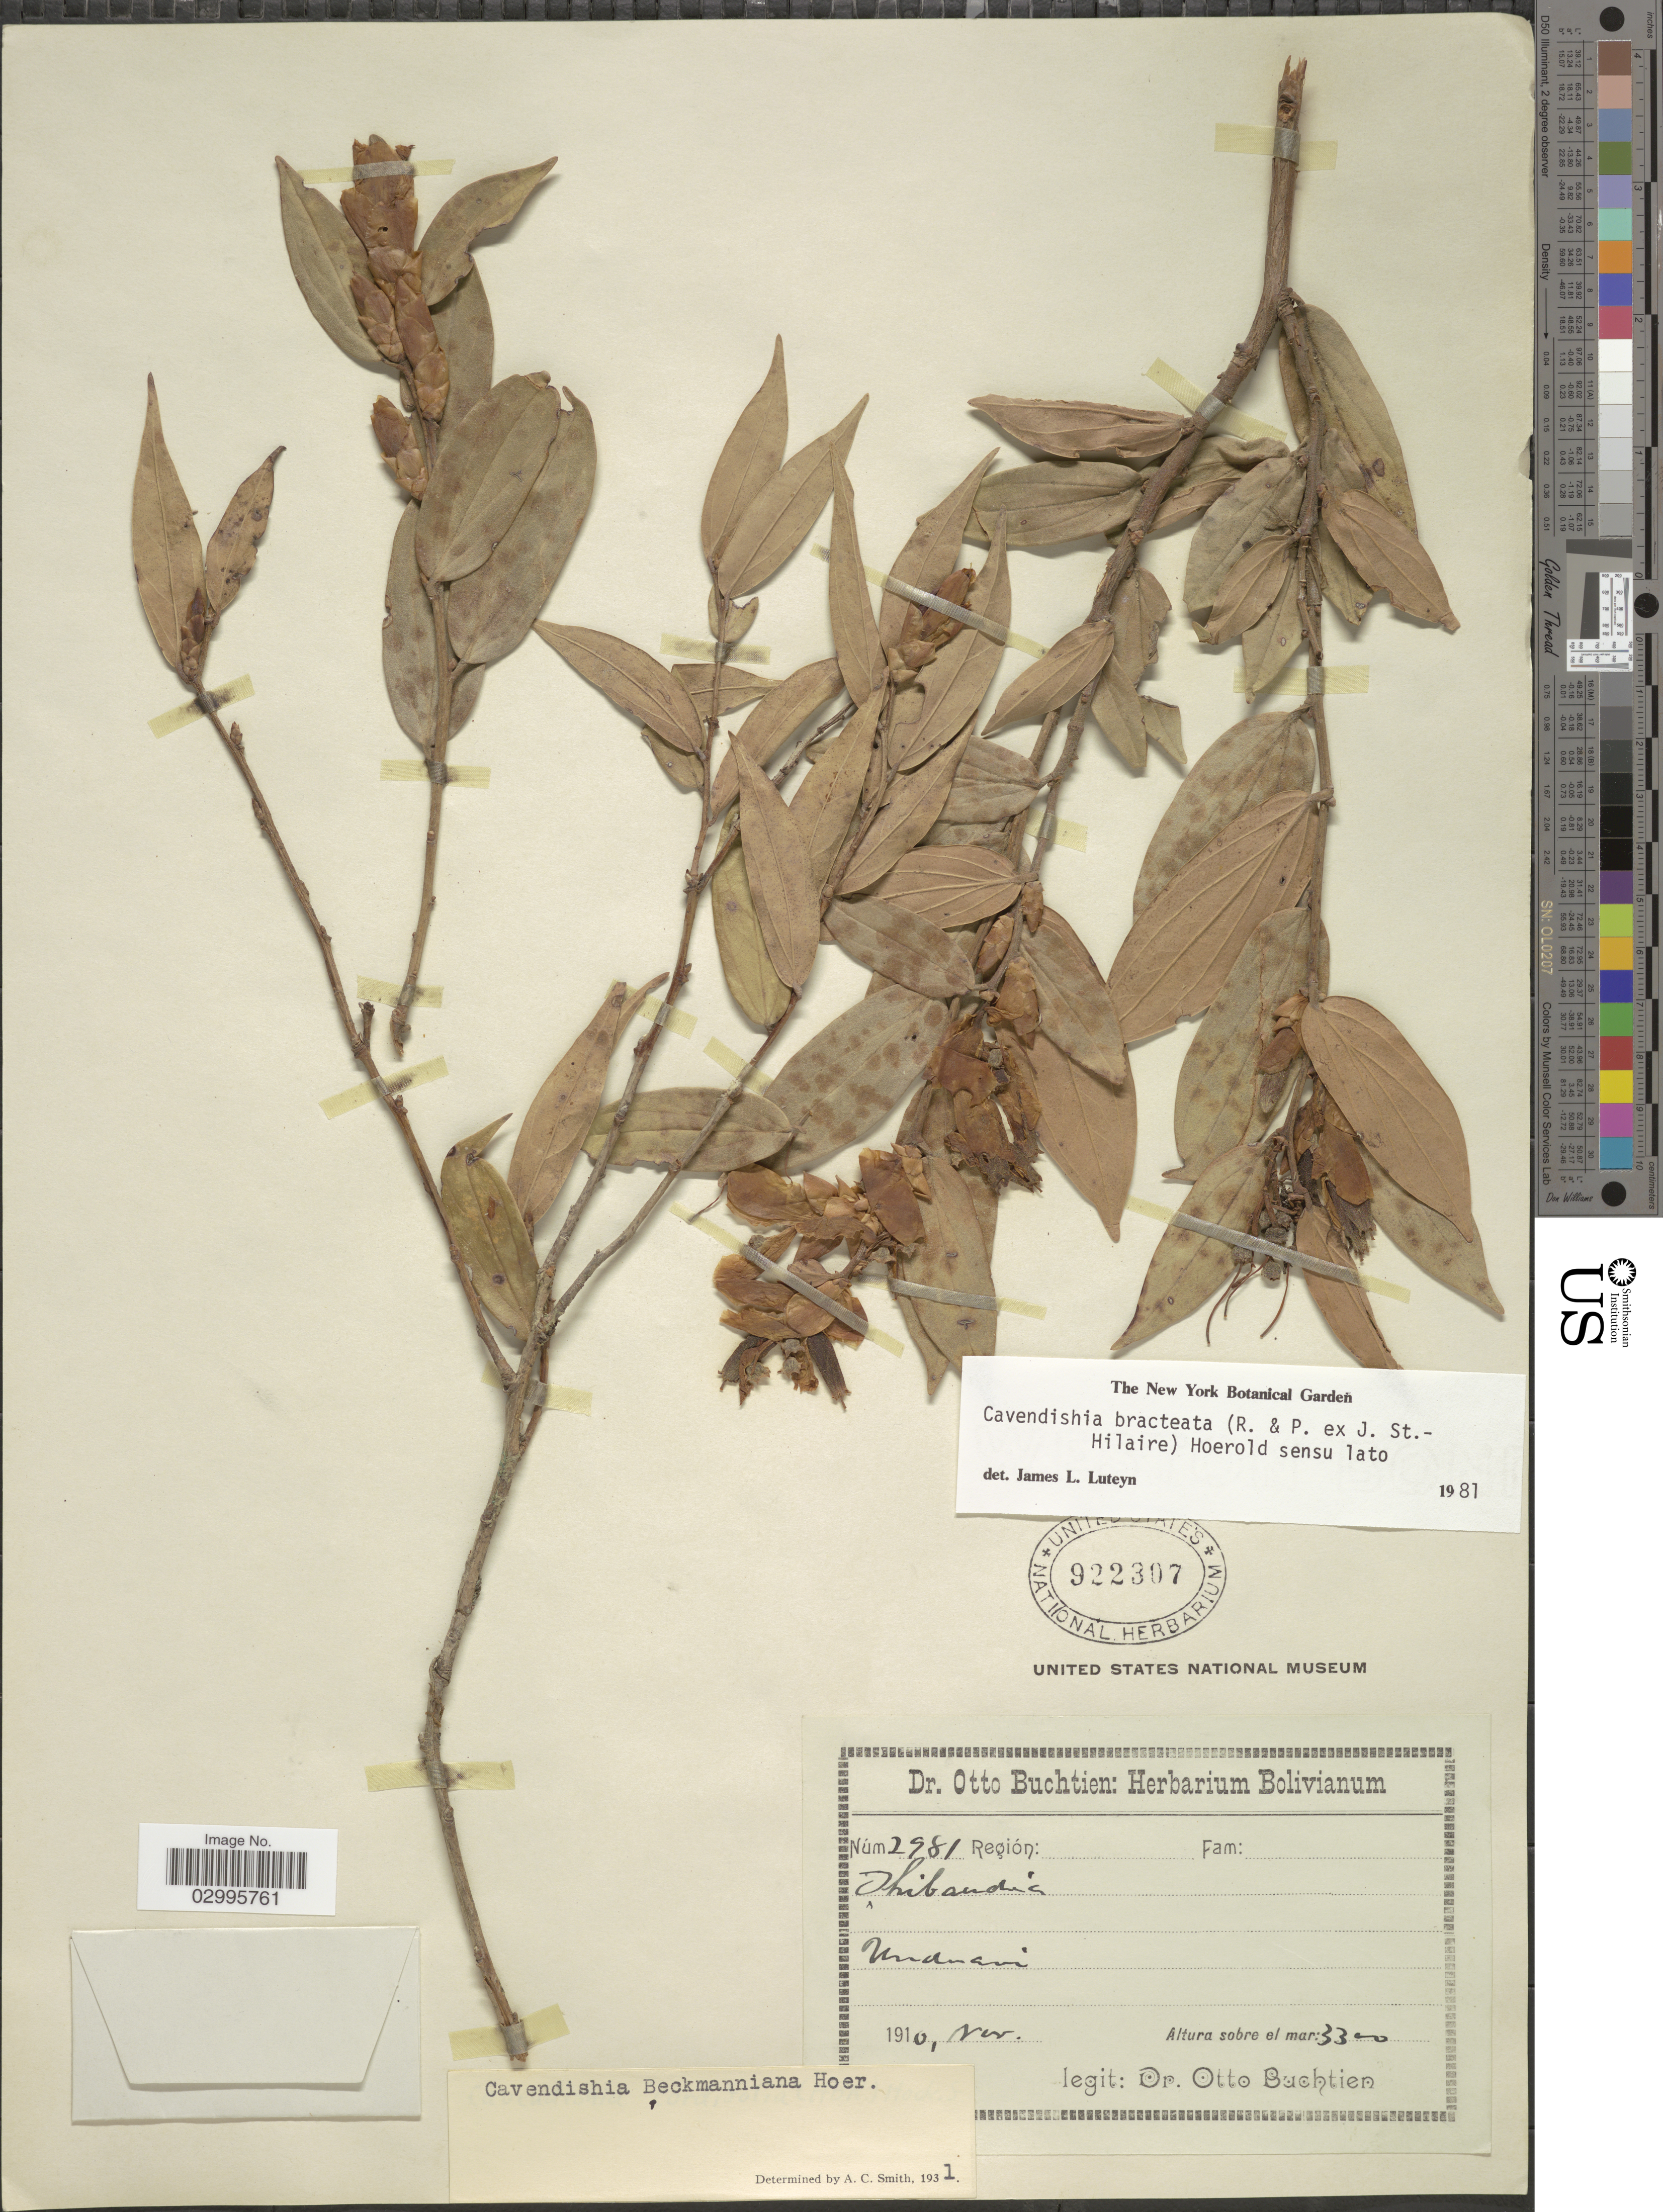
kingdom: Plantae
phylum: Tracheophyta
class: Magnoliopsida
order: Ericales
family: Ericaceae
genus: Cavendishia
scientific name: Cavendishia bracteata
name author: (Ruiz & Pav. ex J. St.-Hil.) Hoerold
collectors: O. Buchtien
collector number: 2981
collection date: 1910-11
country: Bolivia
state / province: La Paz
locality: Unduavi.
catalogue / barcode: US 922307